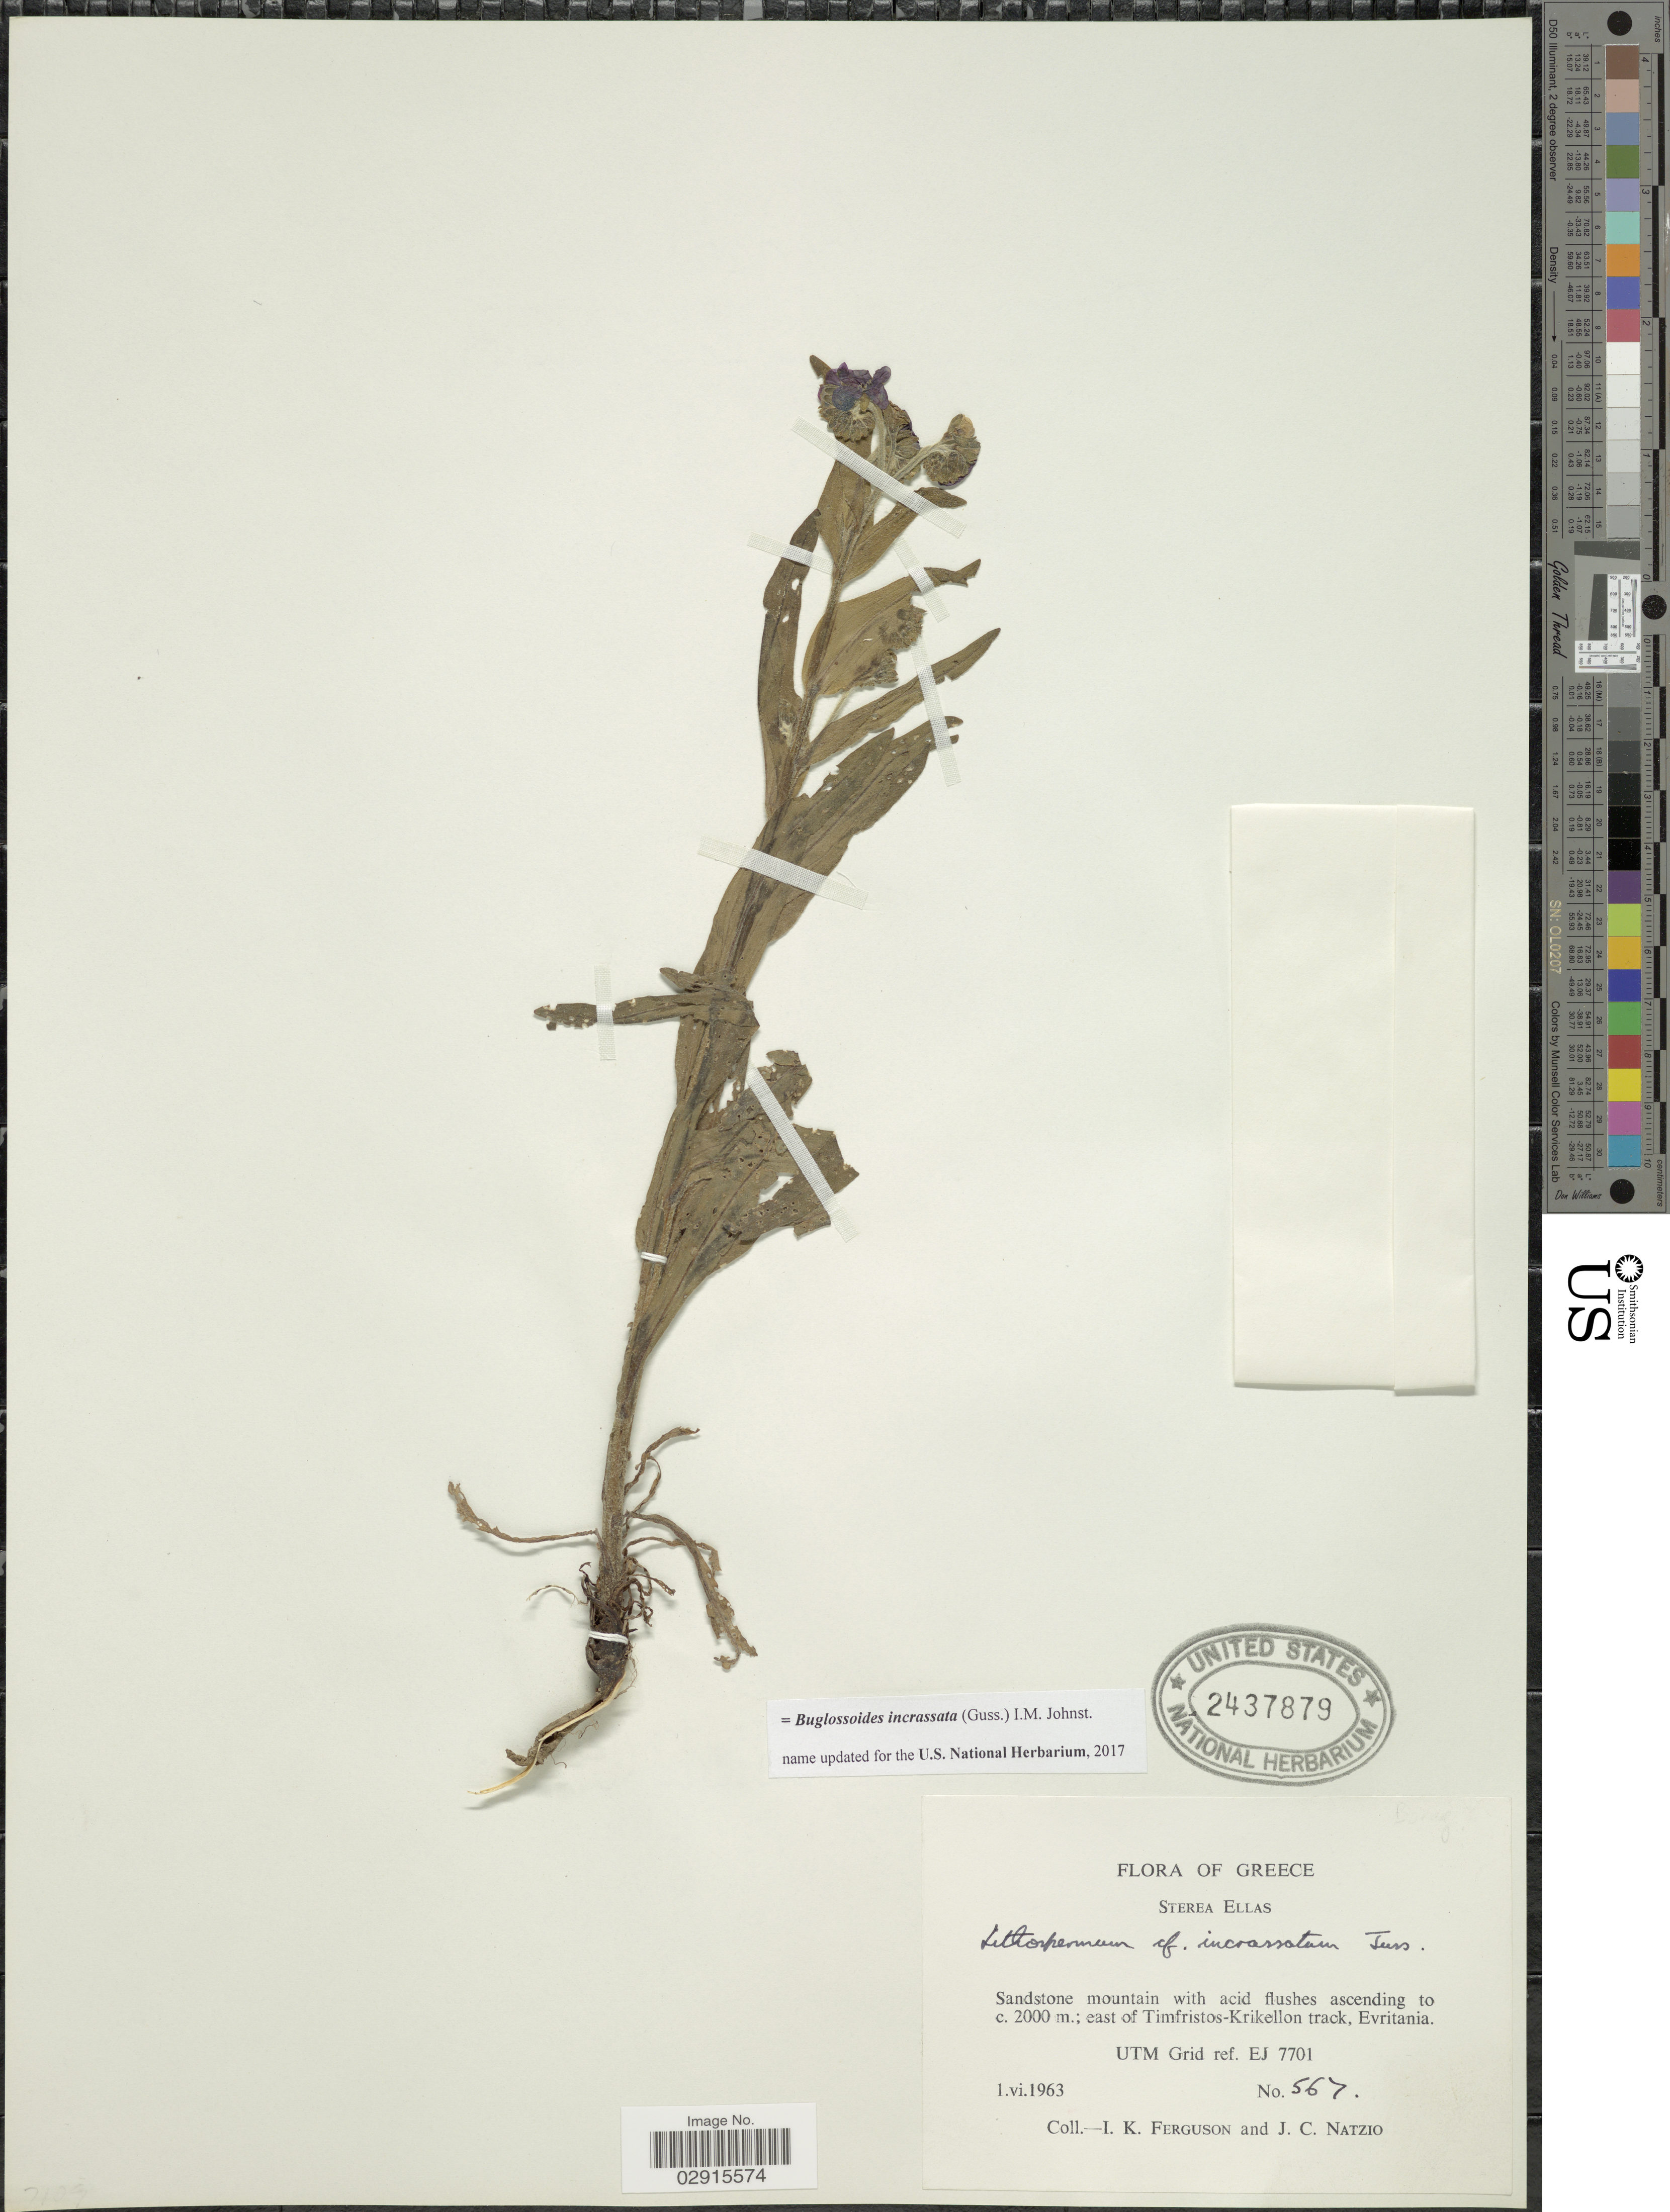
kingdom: Plantae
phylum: Tracheophyta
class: Magnoliopsida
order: Boraginales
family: Boraginaceae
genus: Buglossoides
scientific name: Buglossoides incrassata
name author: (Gussone) I.M. Johnst.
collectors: I. K. Ferguson & J. Natzio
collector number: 567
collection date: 1963-06-01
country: Greece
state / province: Central Greece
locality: Sterea Ellas, east of Timfristos-Krikellon track, Evritania, UTM Grid ref. EJ 7701.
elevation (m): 2000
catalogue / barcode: US 2437879